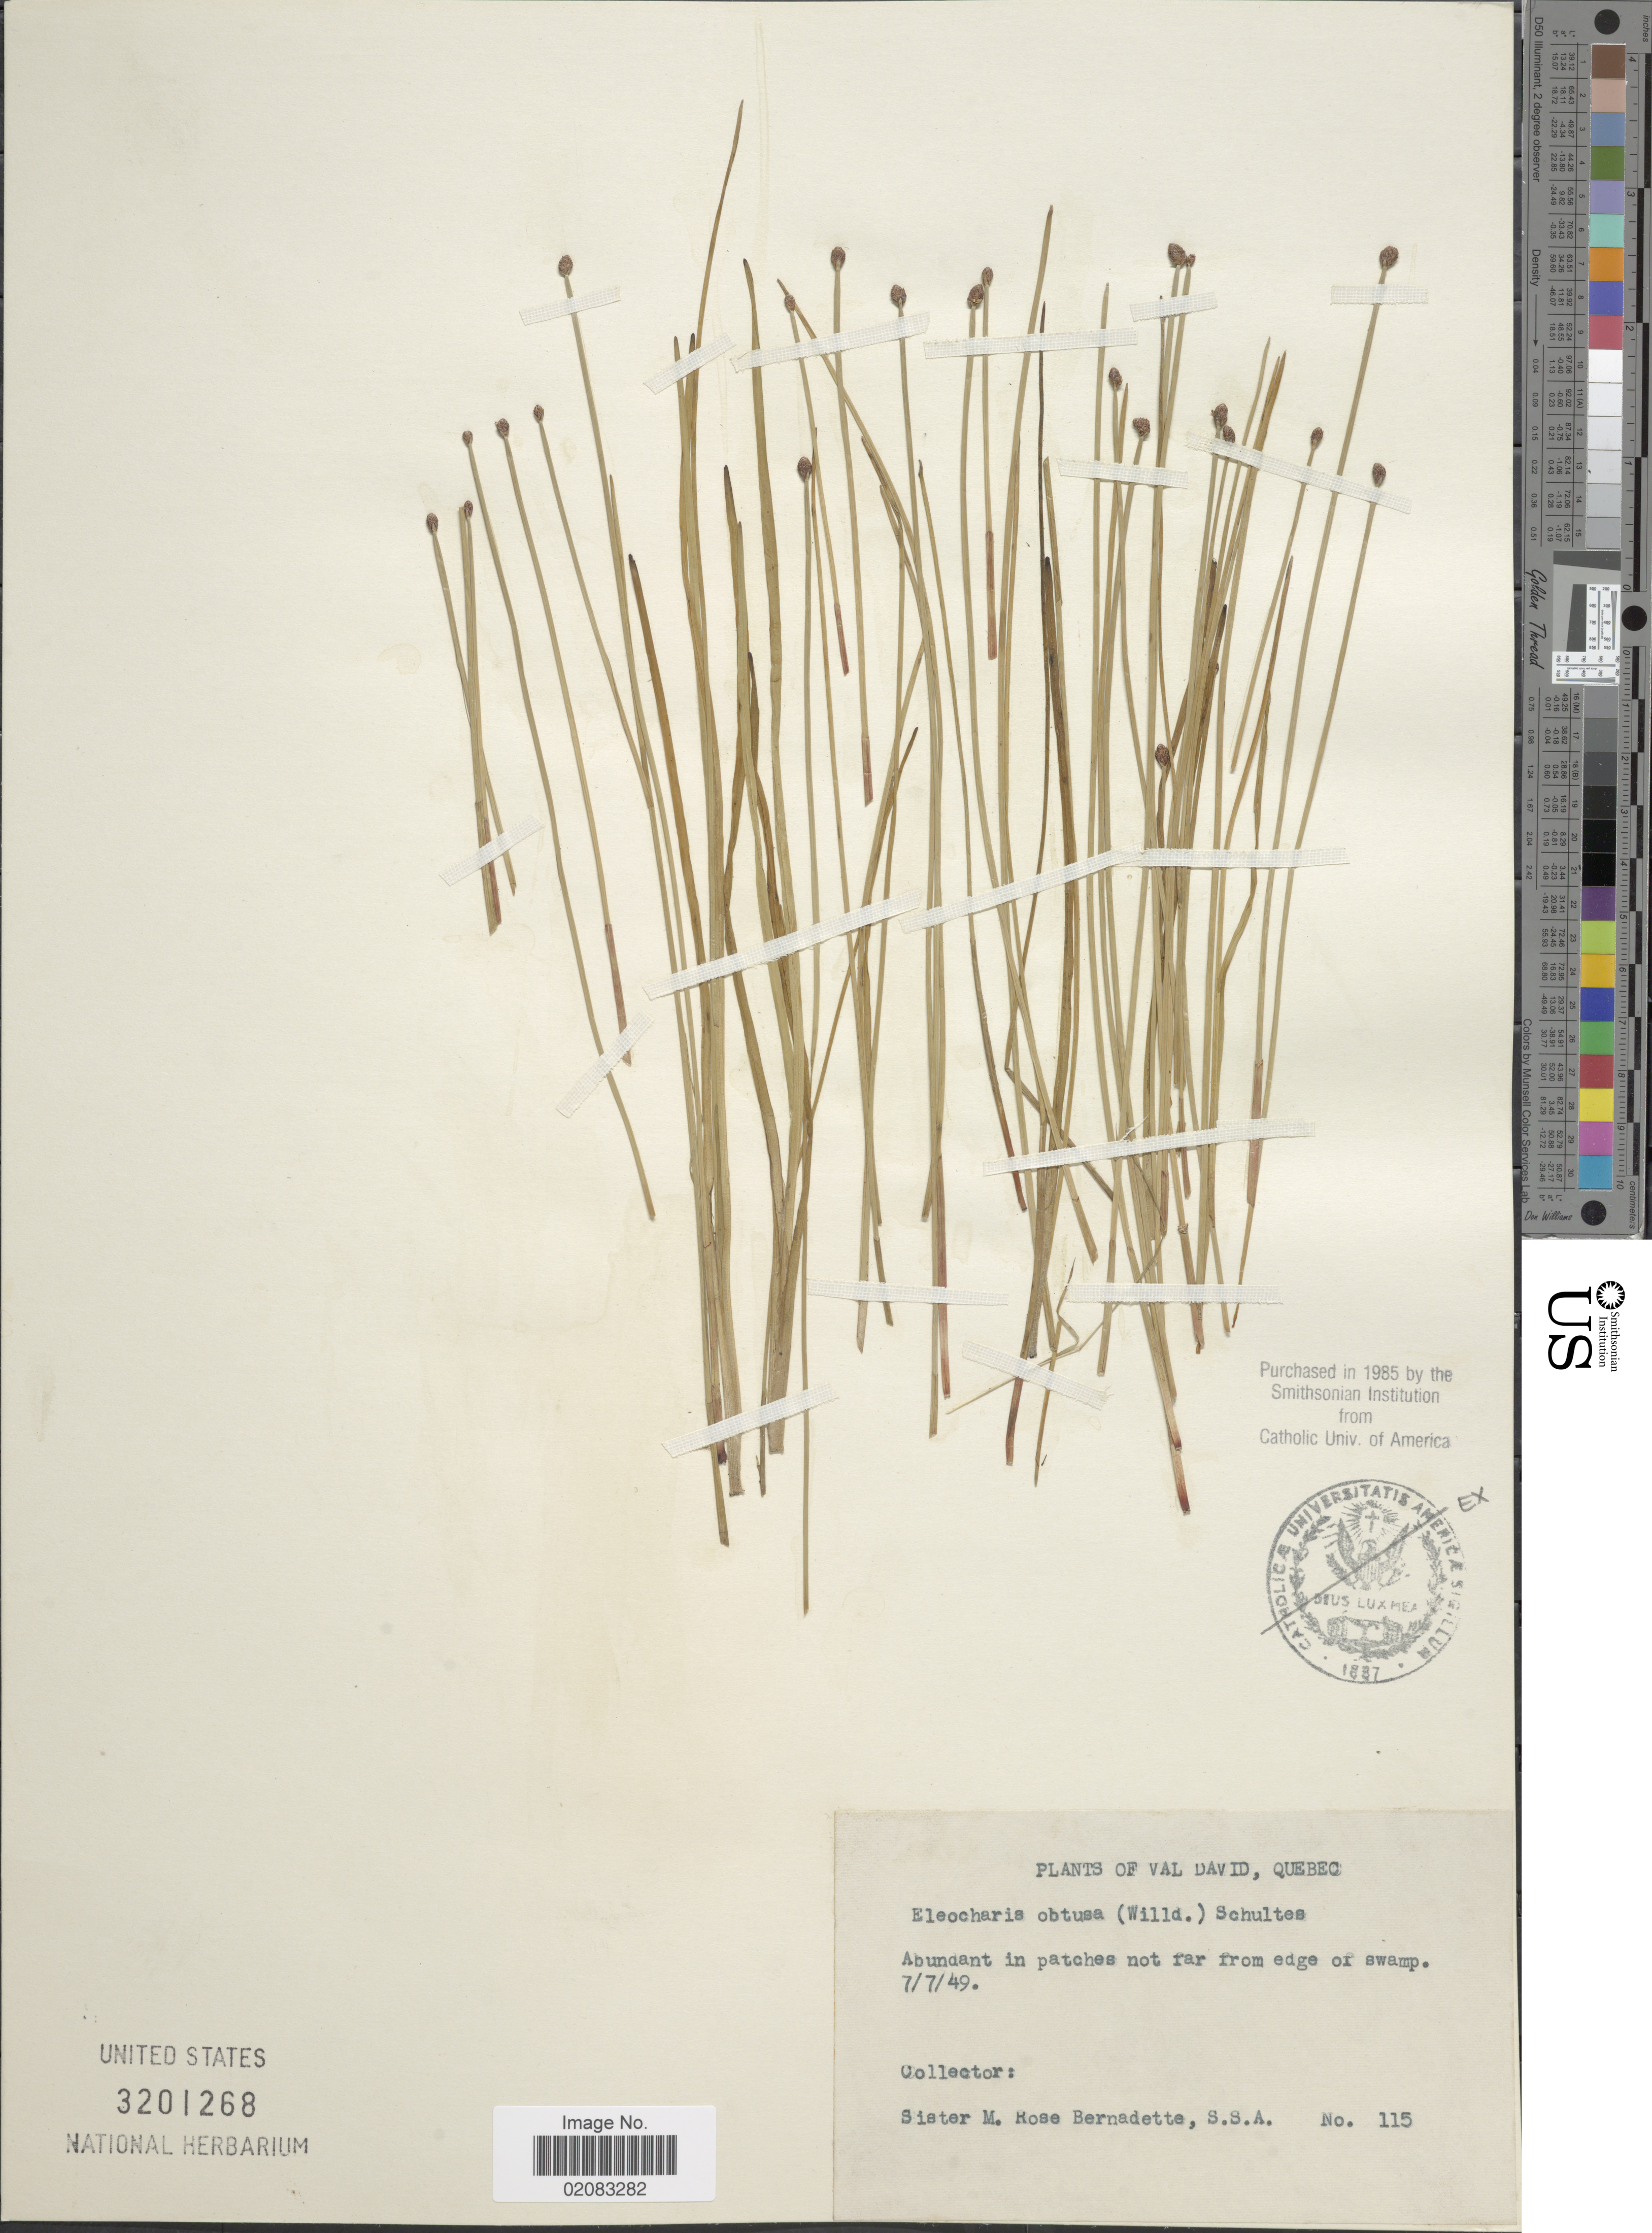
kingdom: Plantae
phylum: Tracheophyta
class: Liliopsida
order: Poales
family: Cyperaceae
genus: Eleocharis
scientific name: Eleocharis obtusa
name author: (Willd.) Schult.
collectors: M. Bernadette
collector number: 115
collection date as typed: Transcribed d/m/y: 7/7/49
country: Canada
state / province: Quebec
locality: Val David, Abundant in pathces not far from edge of swamp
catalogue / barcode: US 3201268